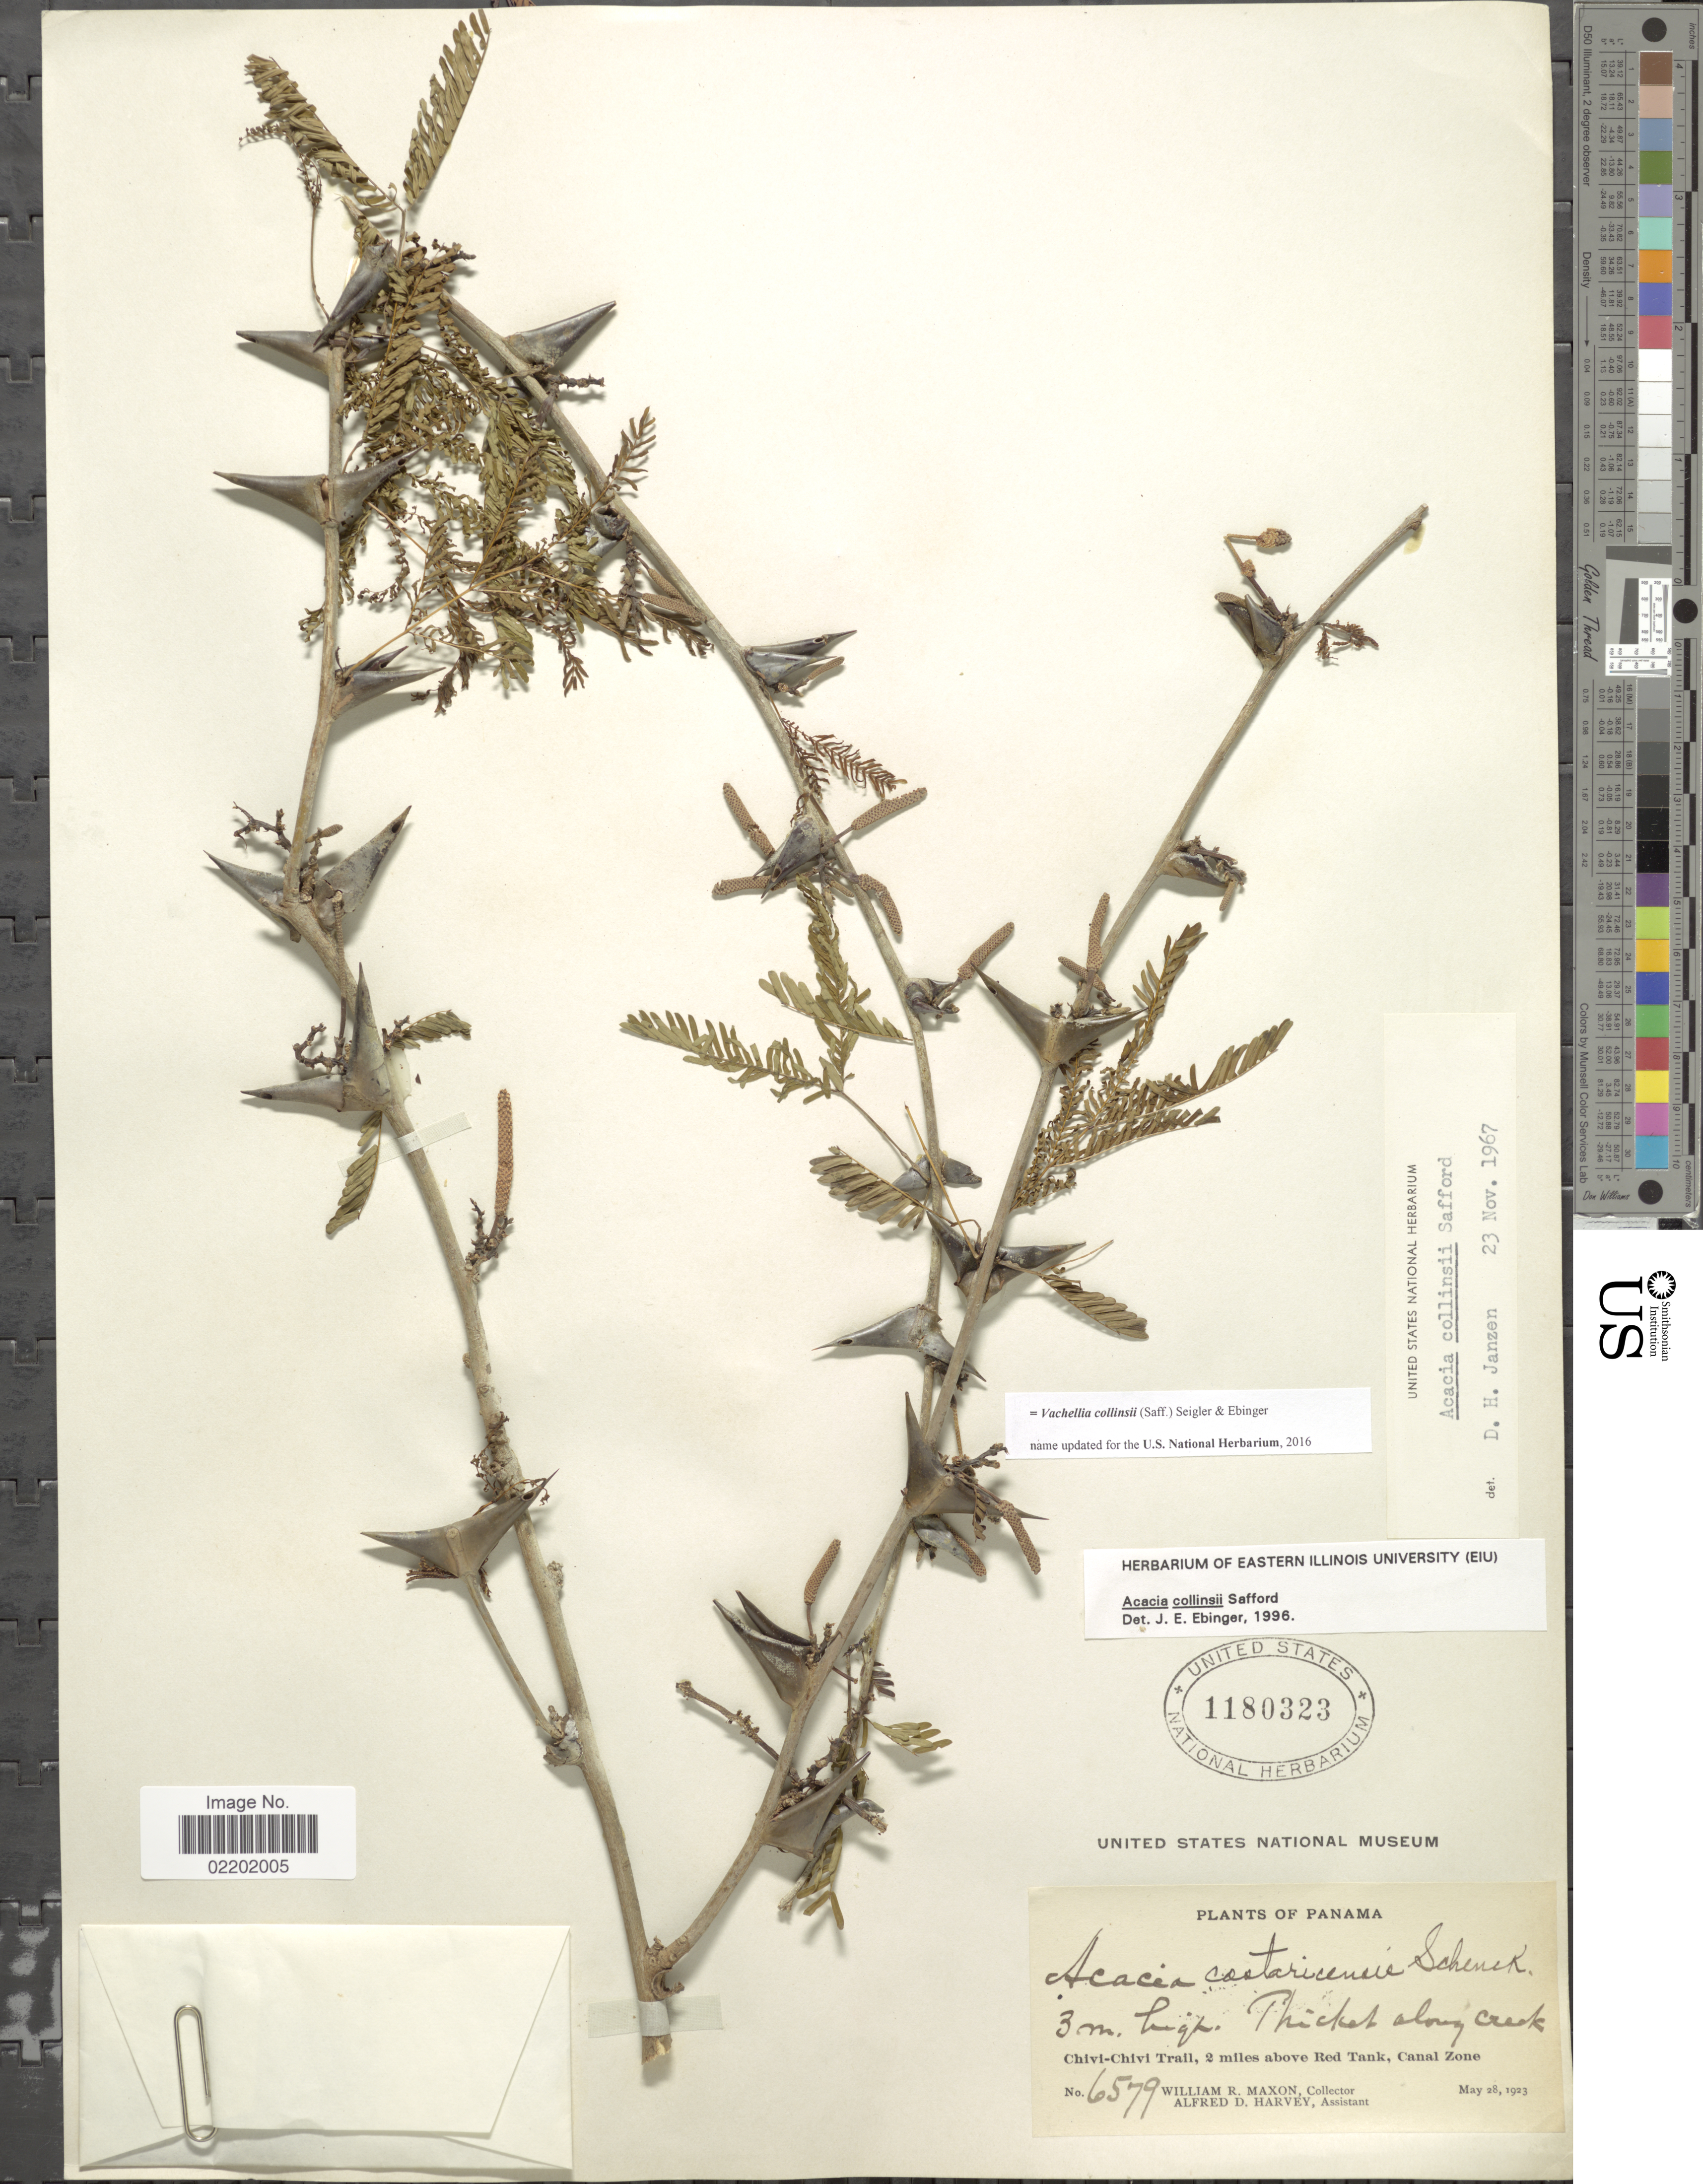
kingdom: Plantae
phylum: Tracheophyta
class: Magnoliopsida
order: Fabales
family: Fabaceae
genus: Vachellia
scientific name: Vachellia collinsii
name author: (Saff.) Seigler & Ebinger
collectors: W. R. Maxon & A. D. Harvey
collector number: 6579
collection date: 1923-05-28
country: Panama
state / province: Colón / Panamá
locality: Chivi-Chivi Trail, 2 miles above Red Tank, Canal Zone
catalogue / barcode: US 1180323